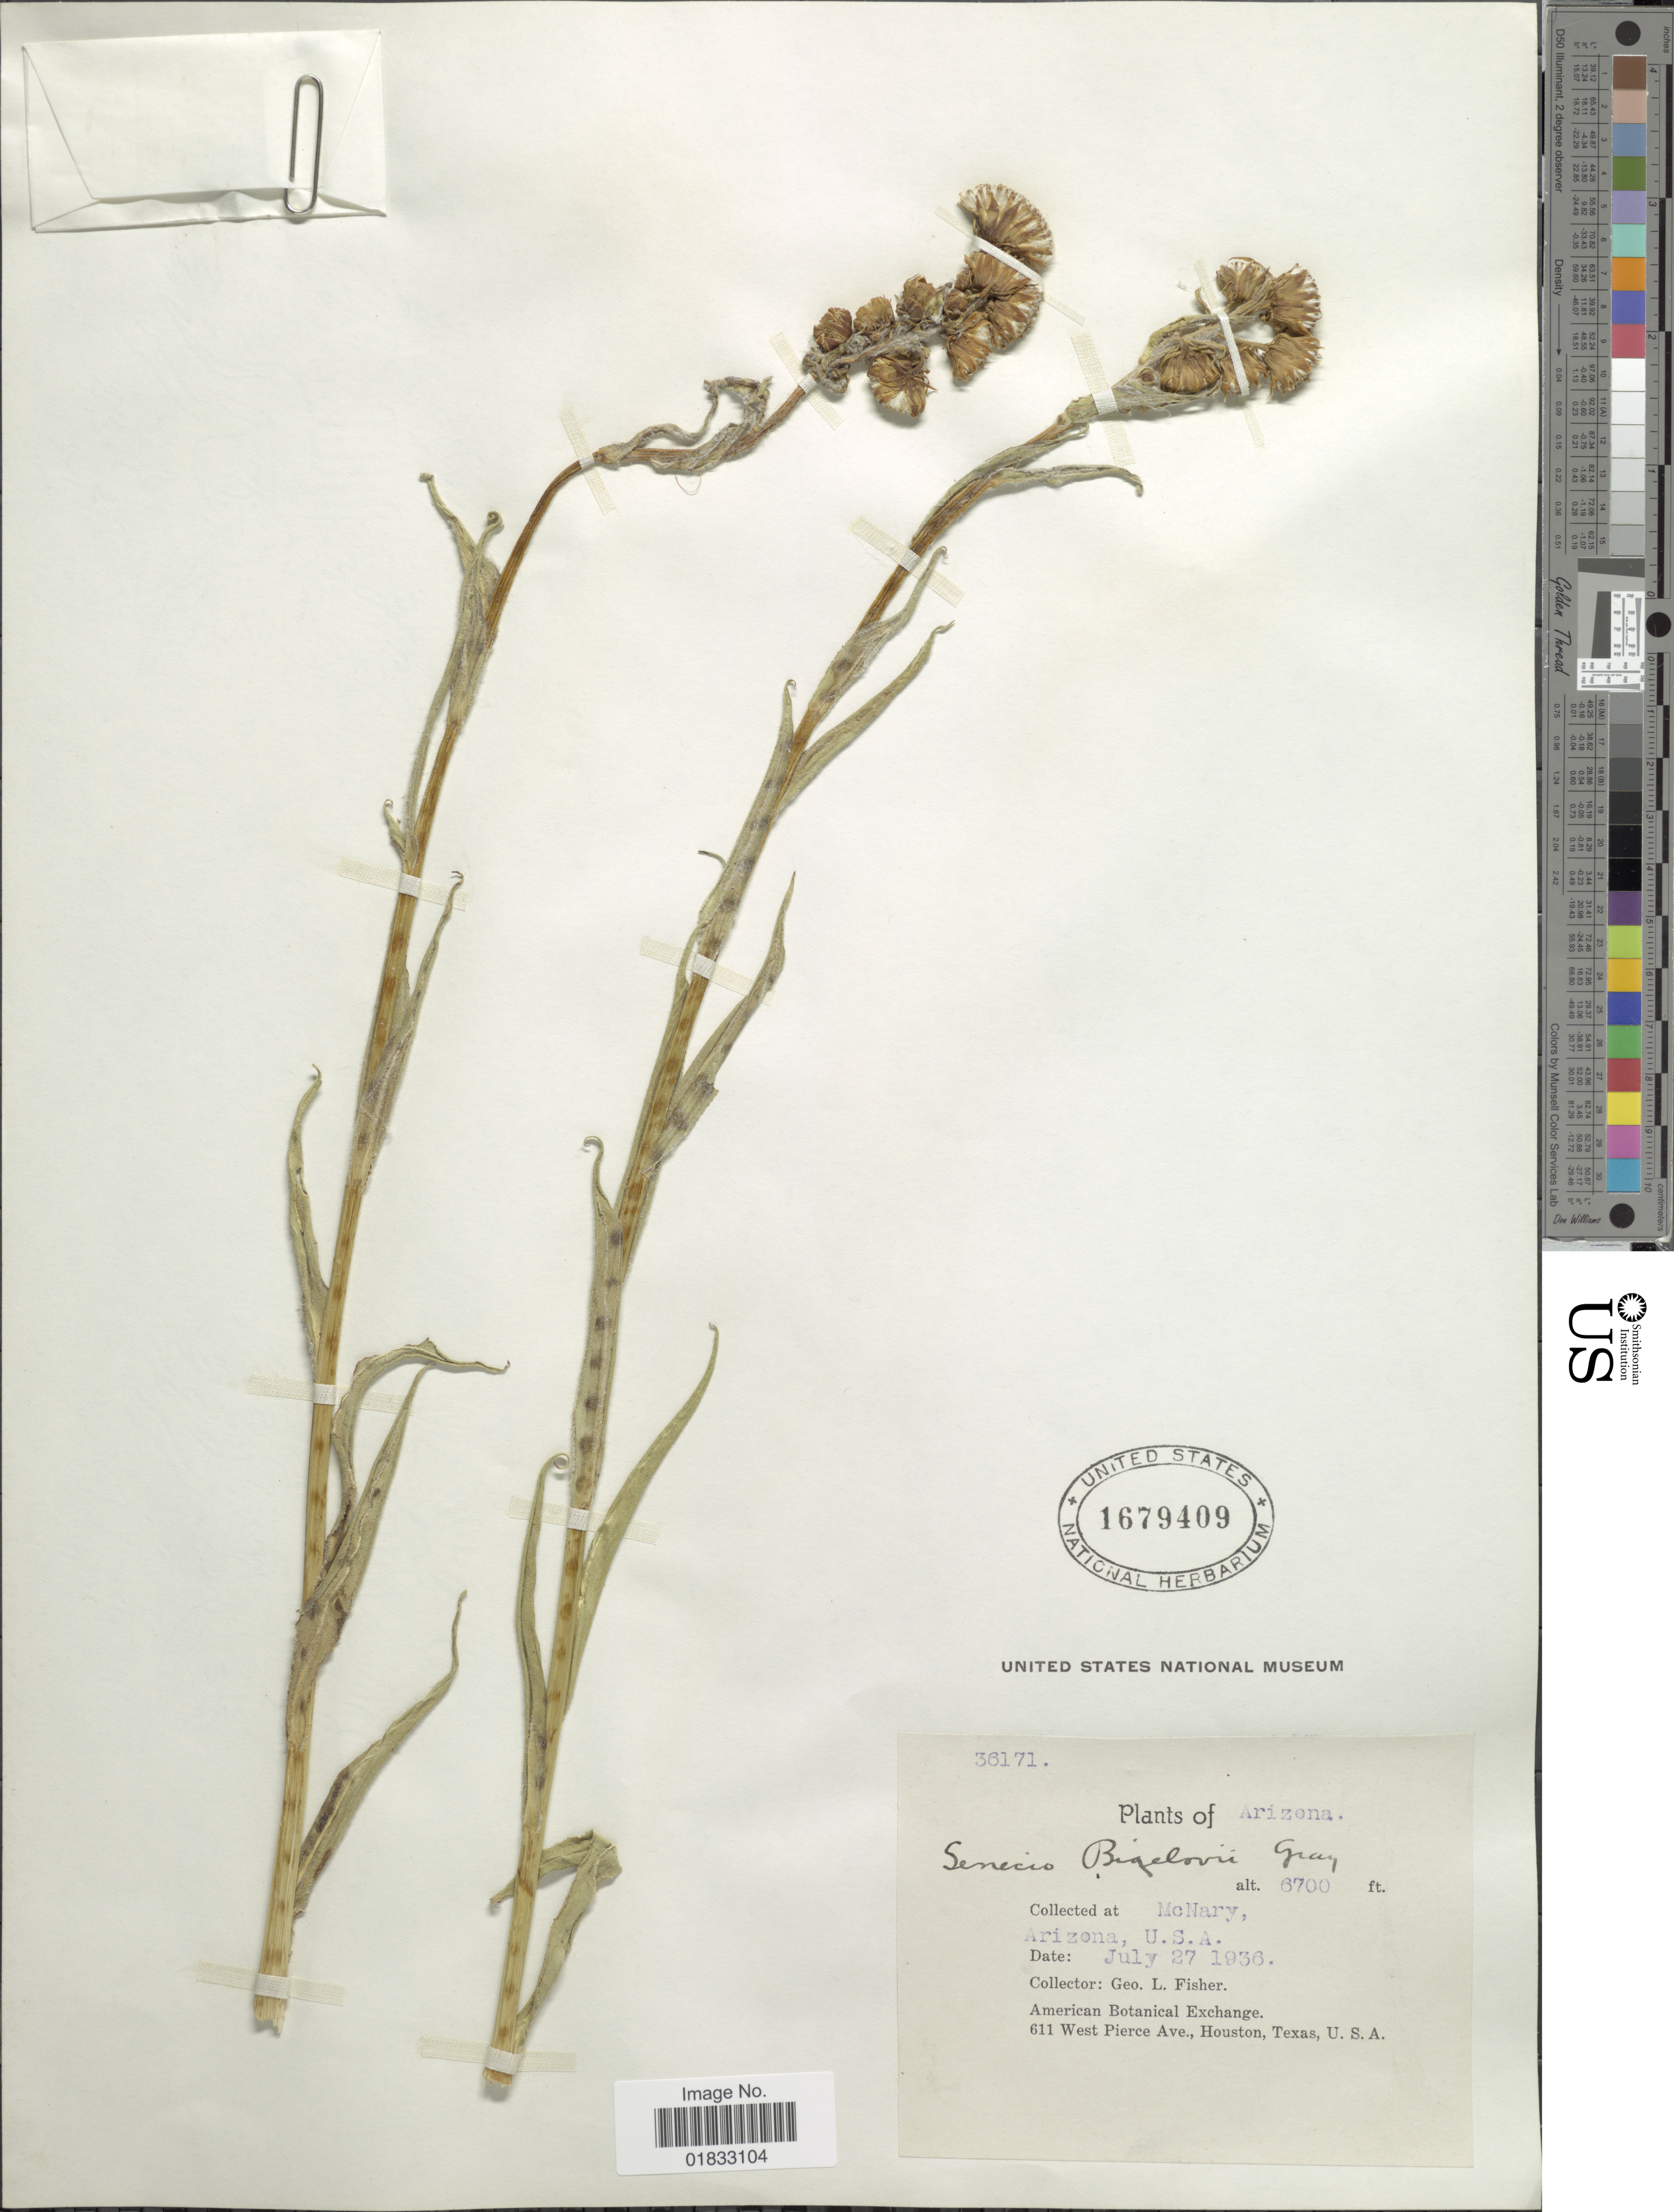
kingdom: Plantae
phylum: Tracheophyta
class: Magnoliopsida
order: Asterales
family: Asteraceae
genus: Senecio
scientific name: Senecio bigelovii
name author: A. Gray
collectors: G. L. Fisher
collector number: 36171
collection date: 1936-07-27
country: United States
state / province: Arizona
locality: McNary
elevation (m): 2042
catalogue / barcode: US 1679409